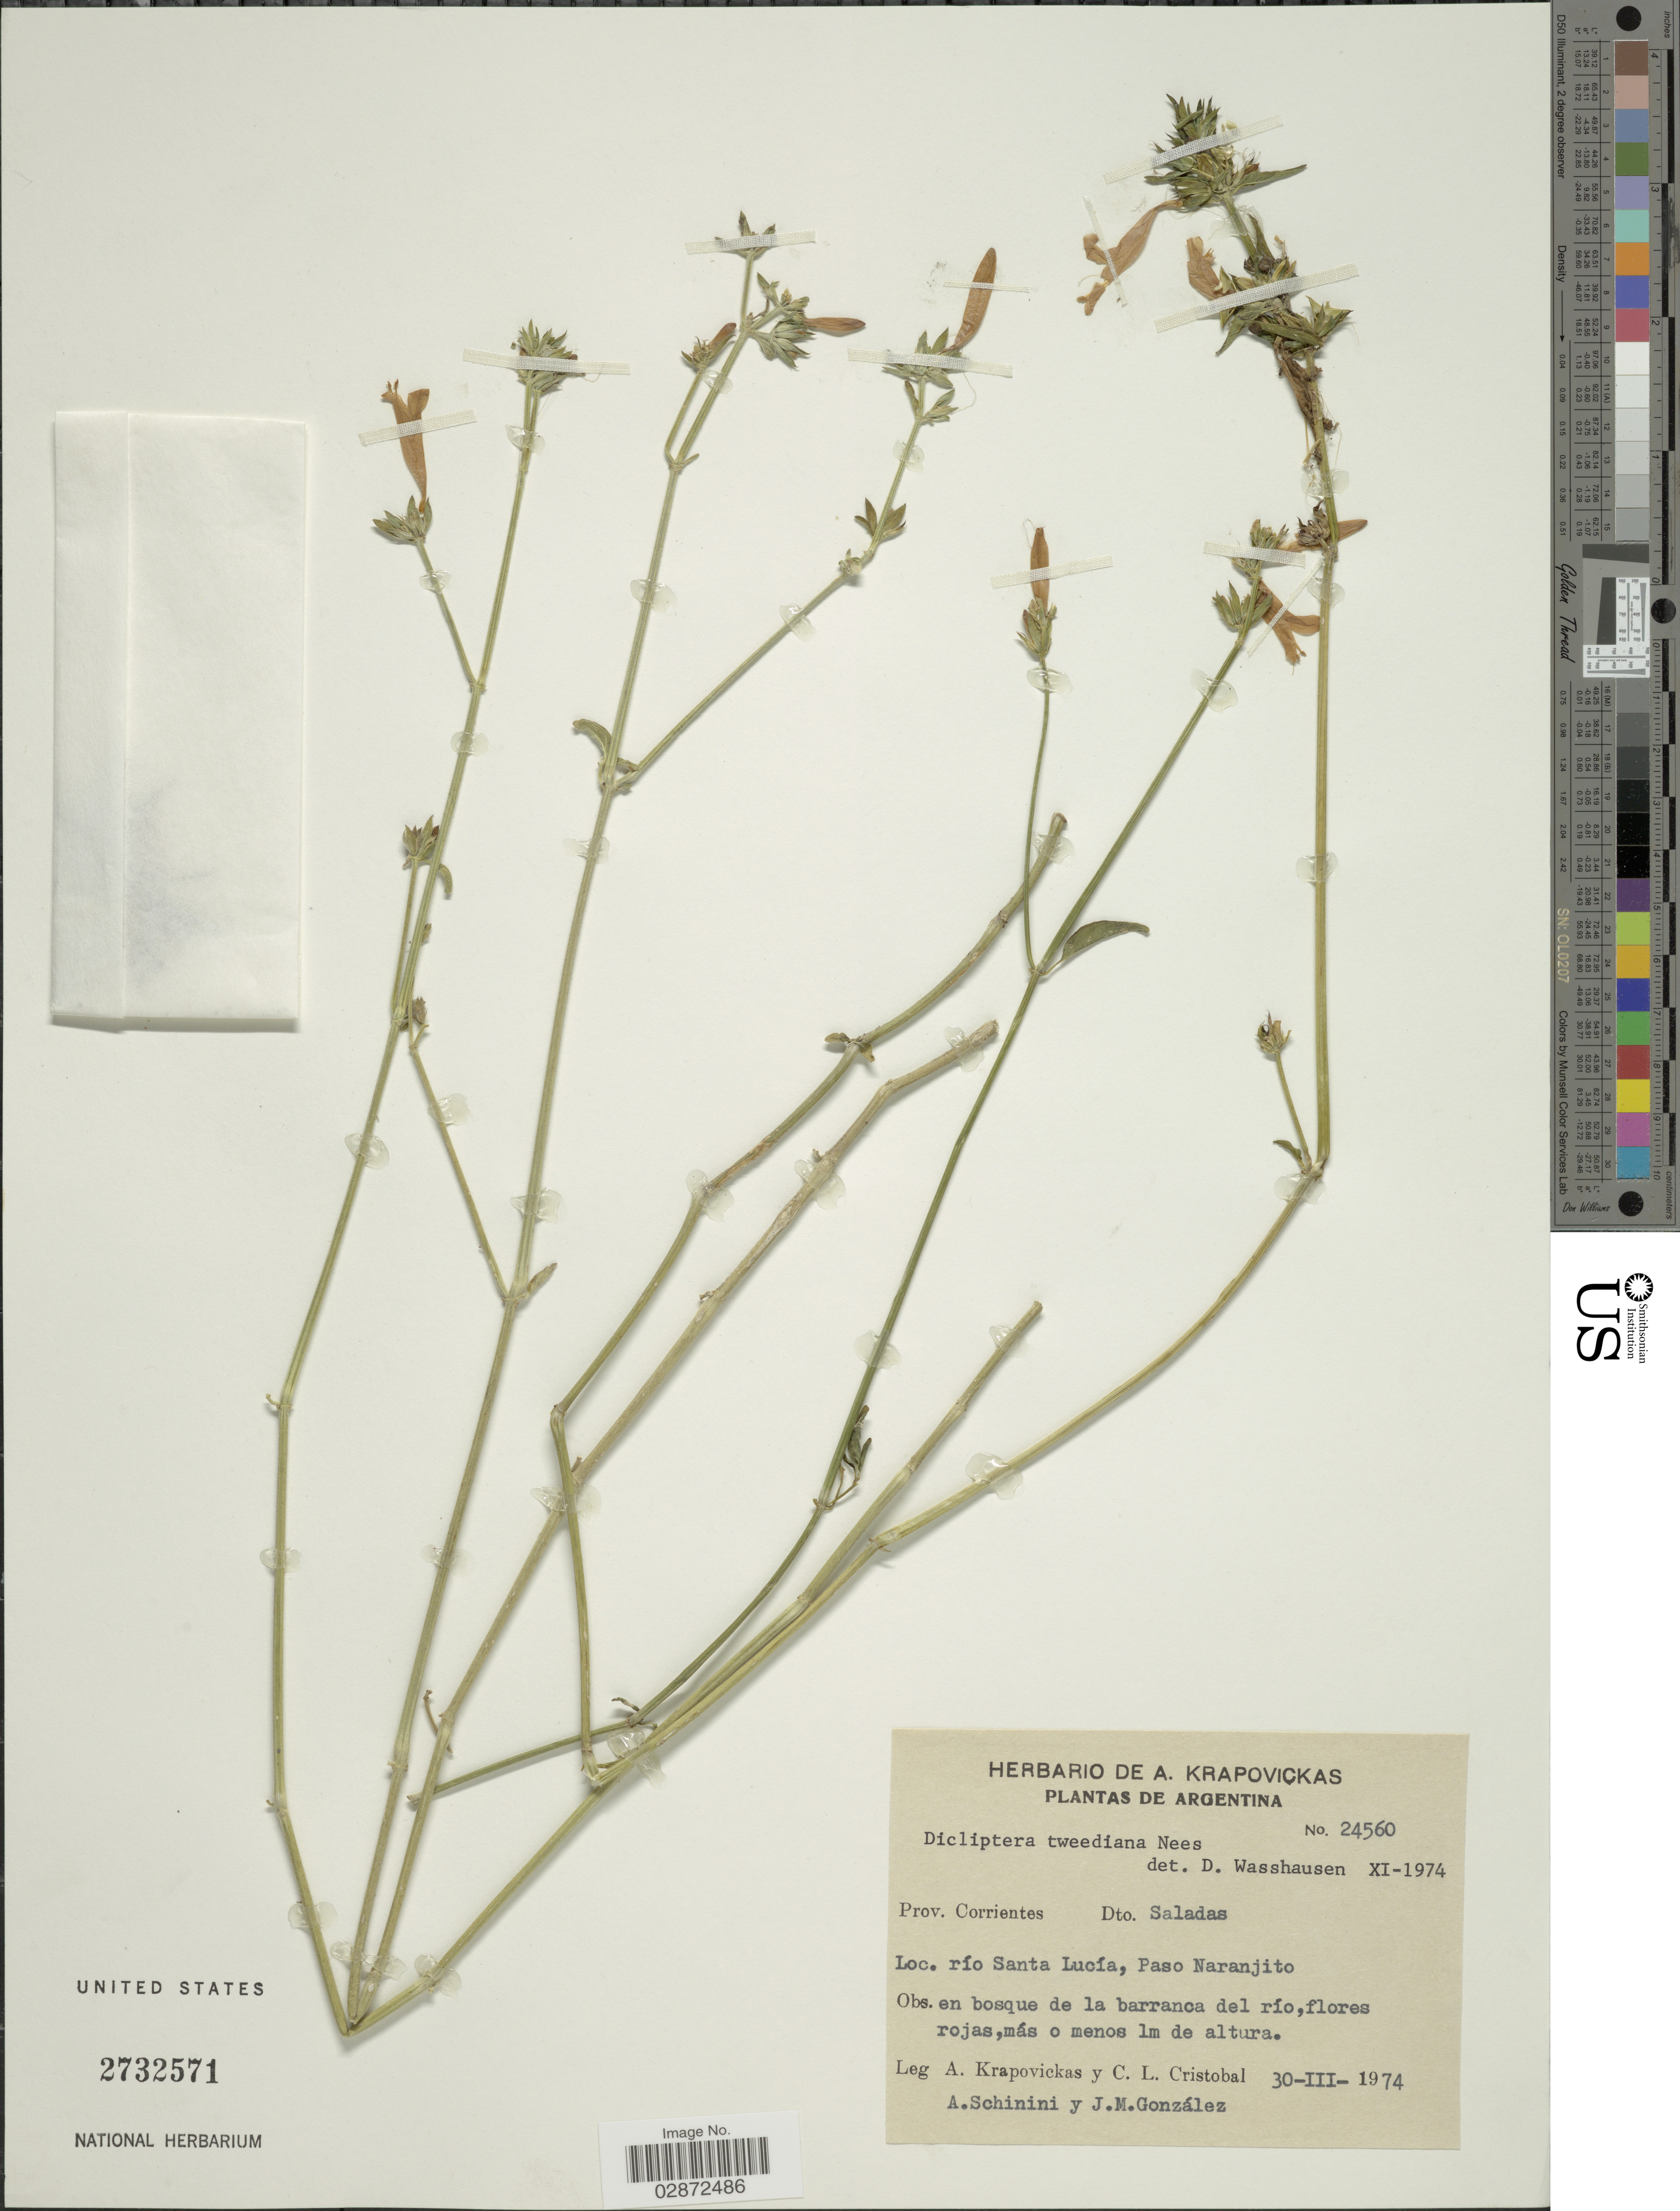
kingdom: Plantae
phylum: Tracheophyta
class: Magnoliopsida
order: Lamiales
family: Acanthaceae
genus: Dicliptera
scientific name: Dicliptera squarrosa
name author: Nees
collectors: A. Krapovickas, C. Cristobal, A. Schinini & J. M. Gonzalez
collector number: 24560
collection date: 1974-03-30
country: Argentina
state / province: Corrientes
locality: Prov. Corrientes, Dto. Saladas. Río Santa Lucía, Paso Naranjito.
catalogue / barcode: US 2732571